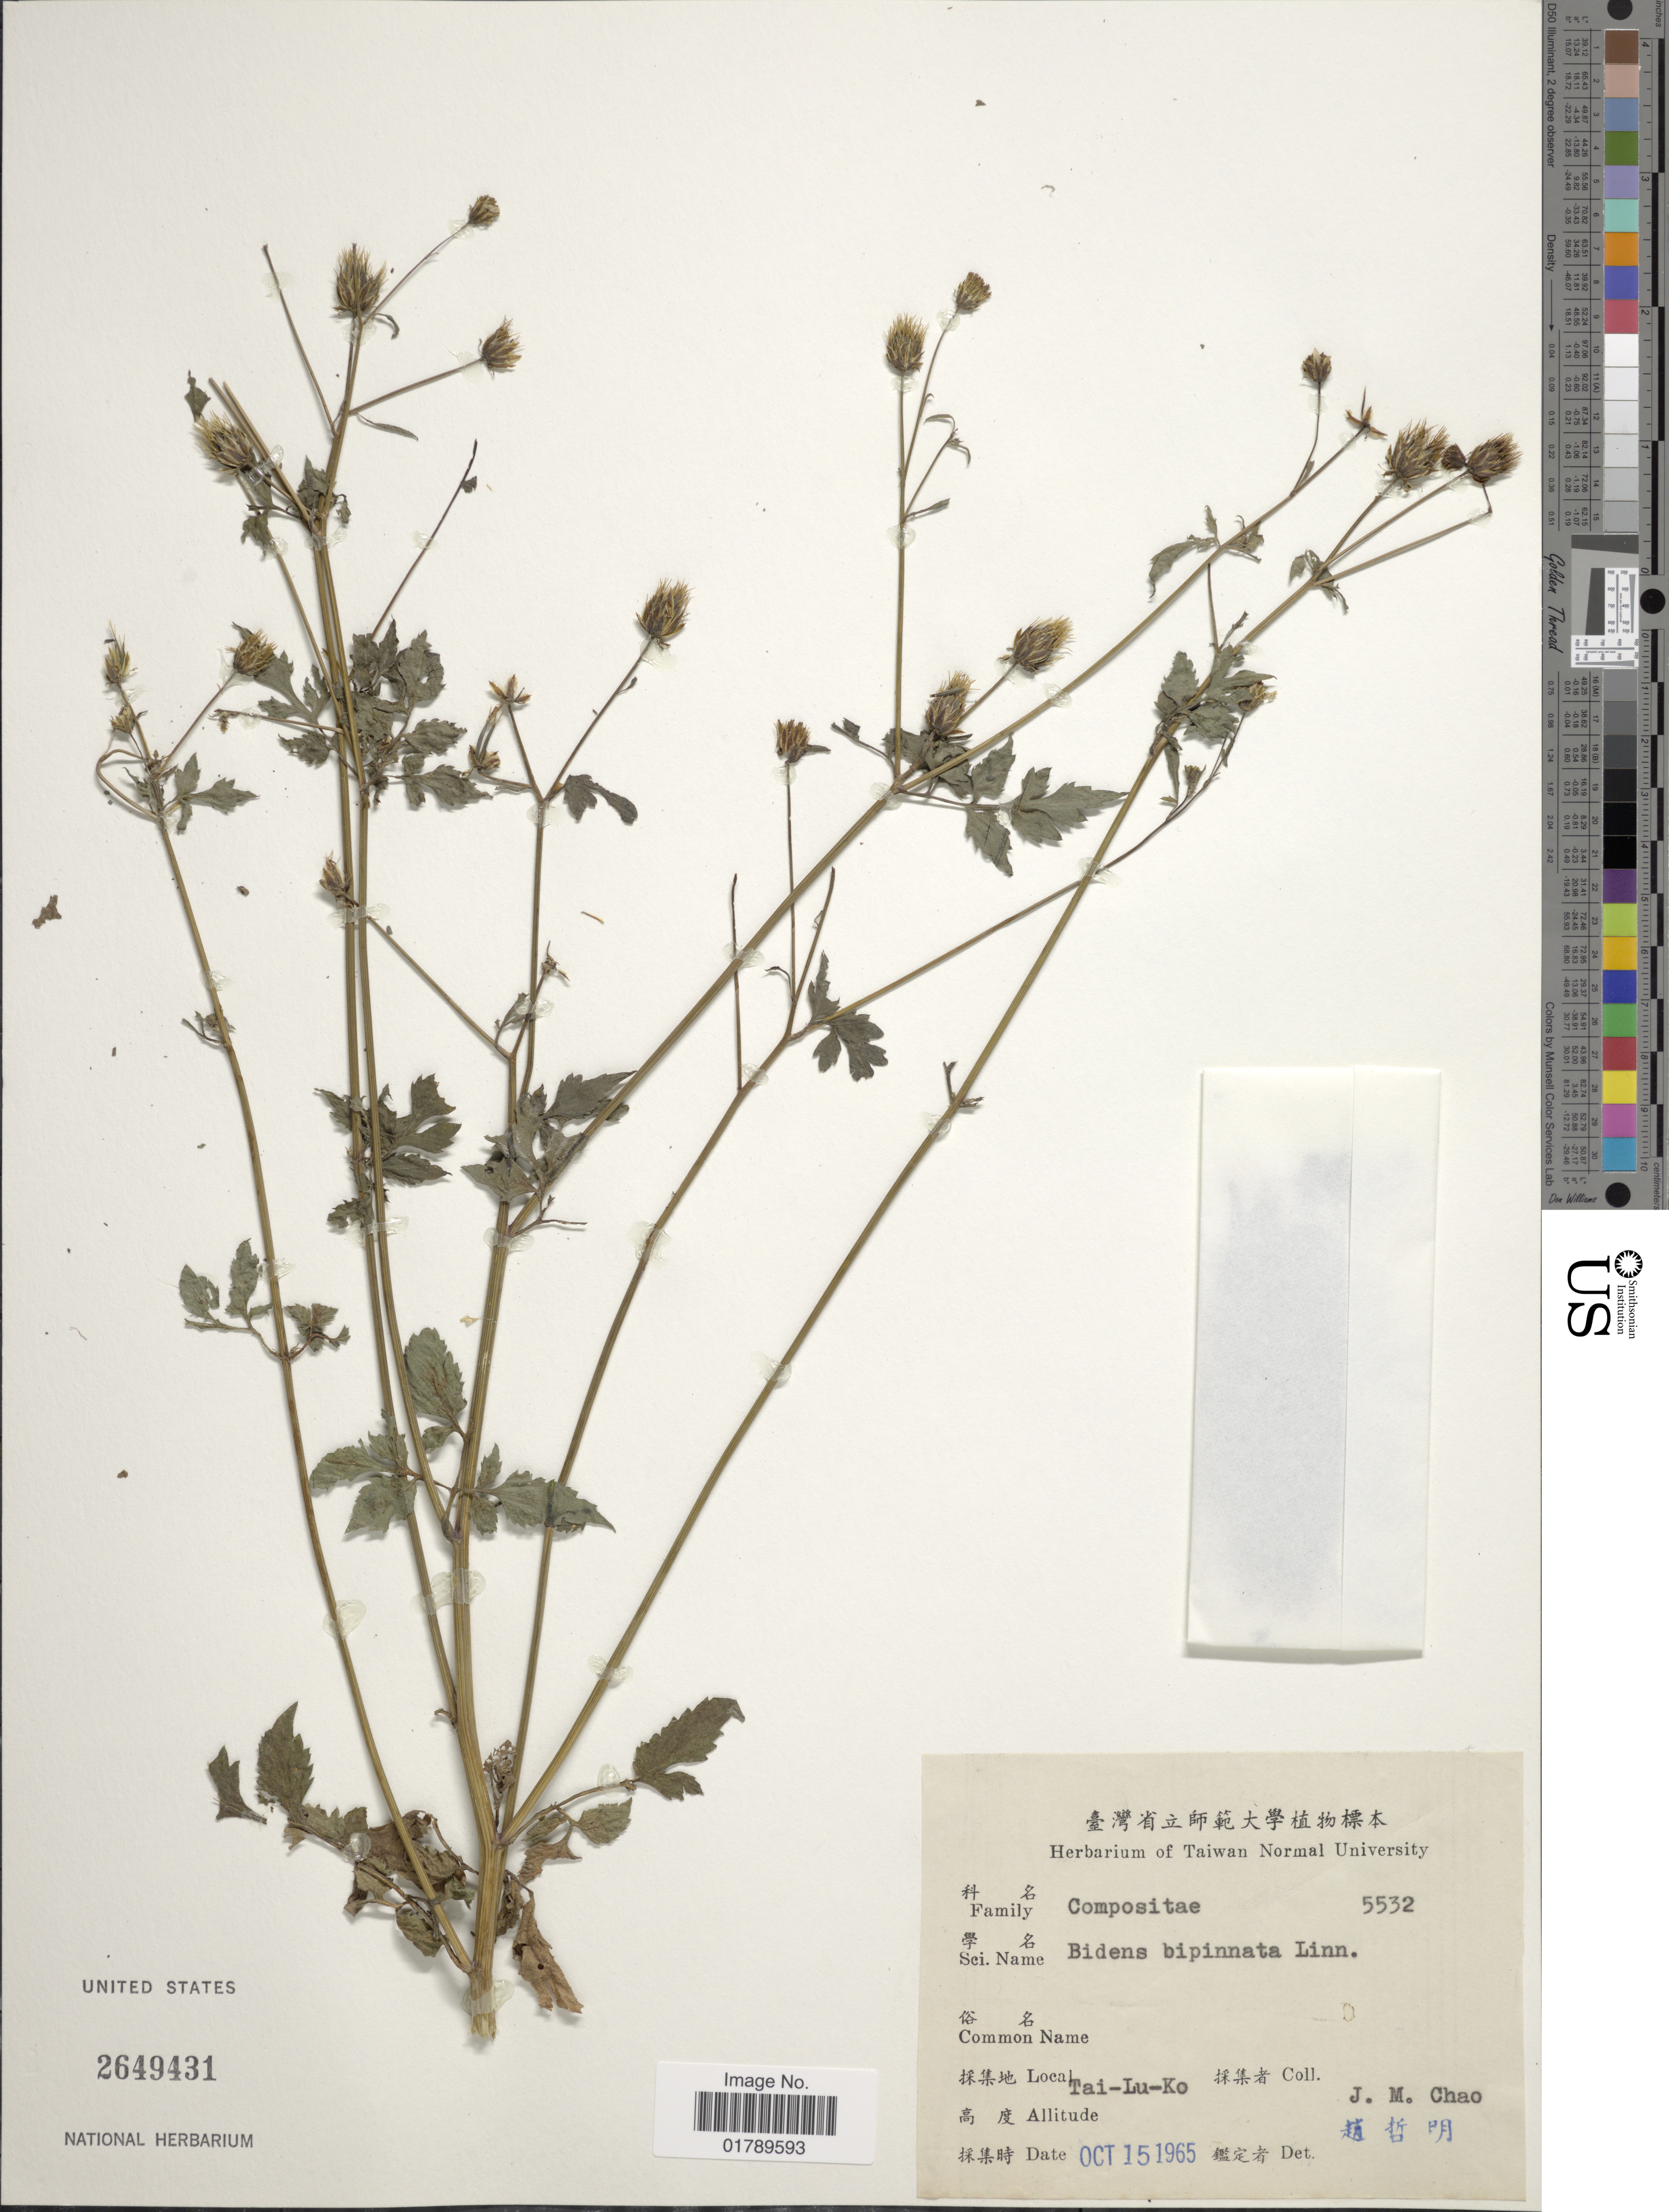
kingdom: Plantae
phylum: Tracheophyta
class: Magnoliopsida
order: Asterales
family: Asteraceae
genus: Bidens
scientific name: Bidens bipinnata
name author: L.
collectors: J. Chao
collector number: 5532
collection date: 1965-10-10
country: Taiwan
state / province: Taoyuan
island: Taiwan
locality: Tai-Lu-Ko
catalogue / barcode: US 2649431